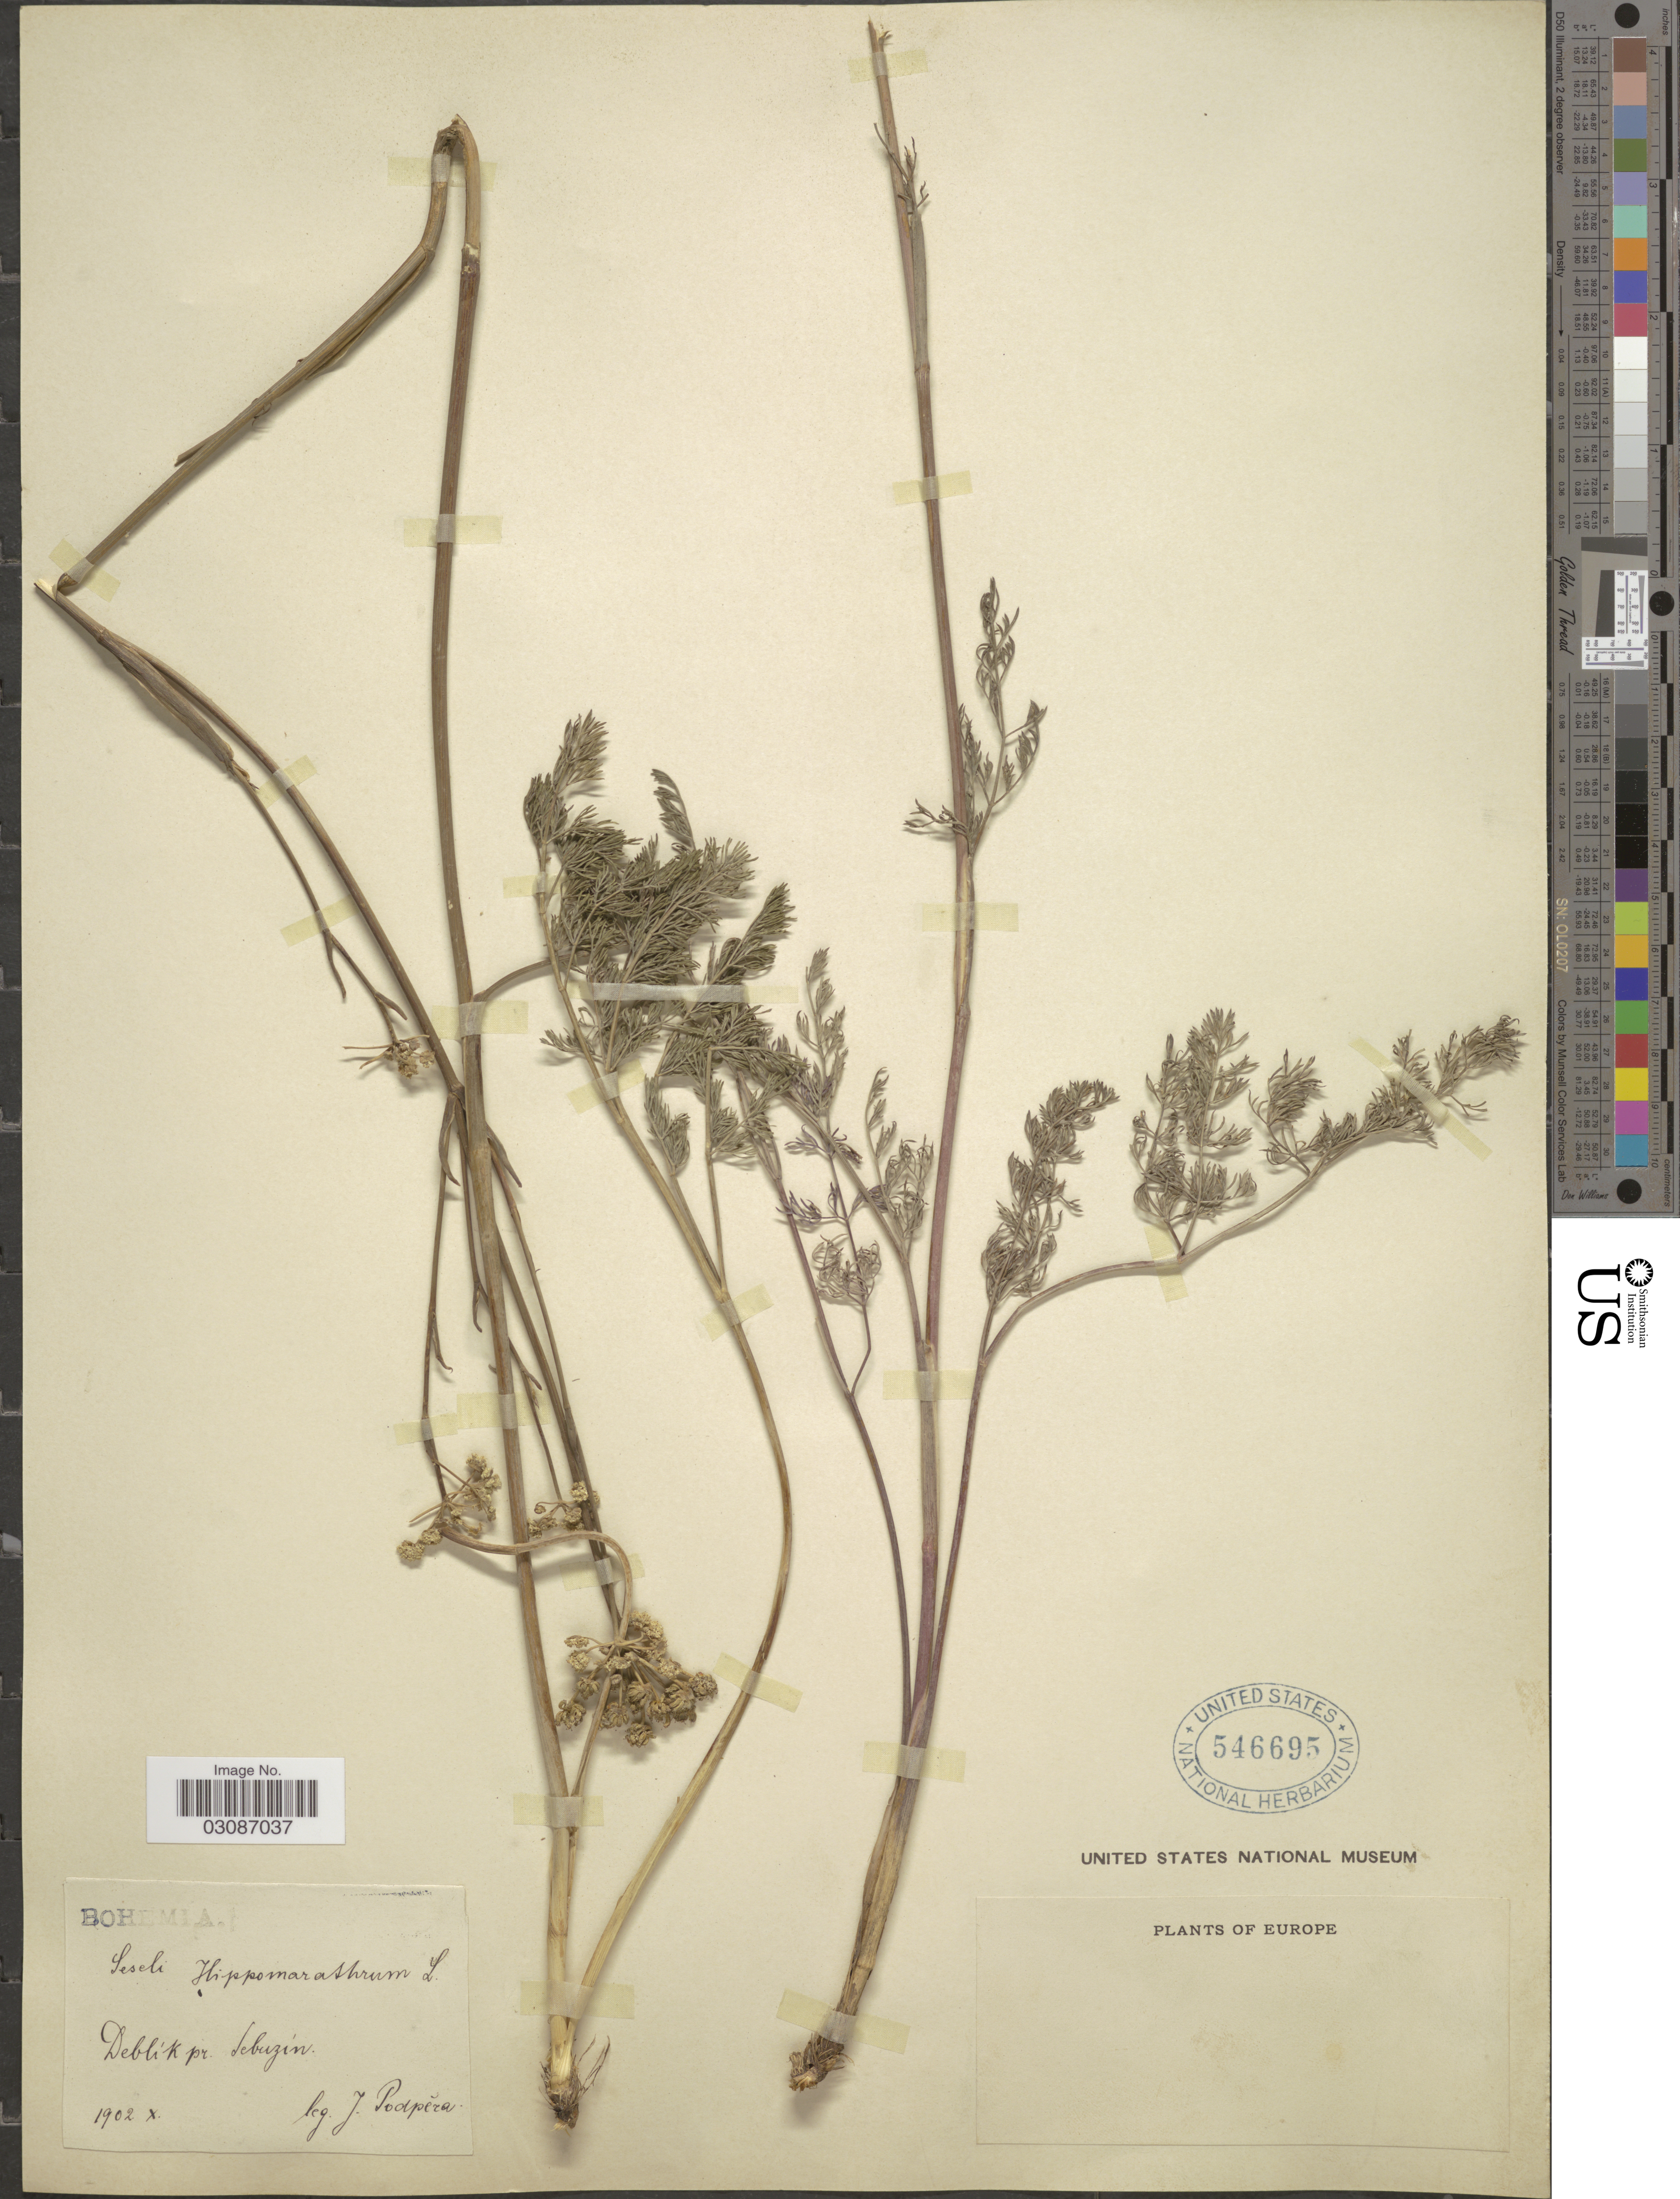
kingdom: Plantae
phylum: Tracheophyta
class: Magnoliopsida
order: Apiales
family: Apiaceae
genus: Seseli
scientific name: Seseli hippomarathrum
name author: Jacq.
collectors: J. Podpera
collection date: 1902-10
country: Czechia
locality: Bohemia. Deblík pr. Sebuzín. Europe.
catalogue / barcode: US 546695